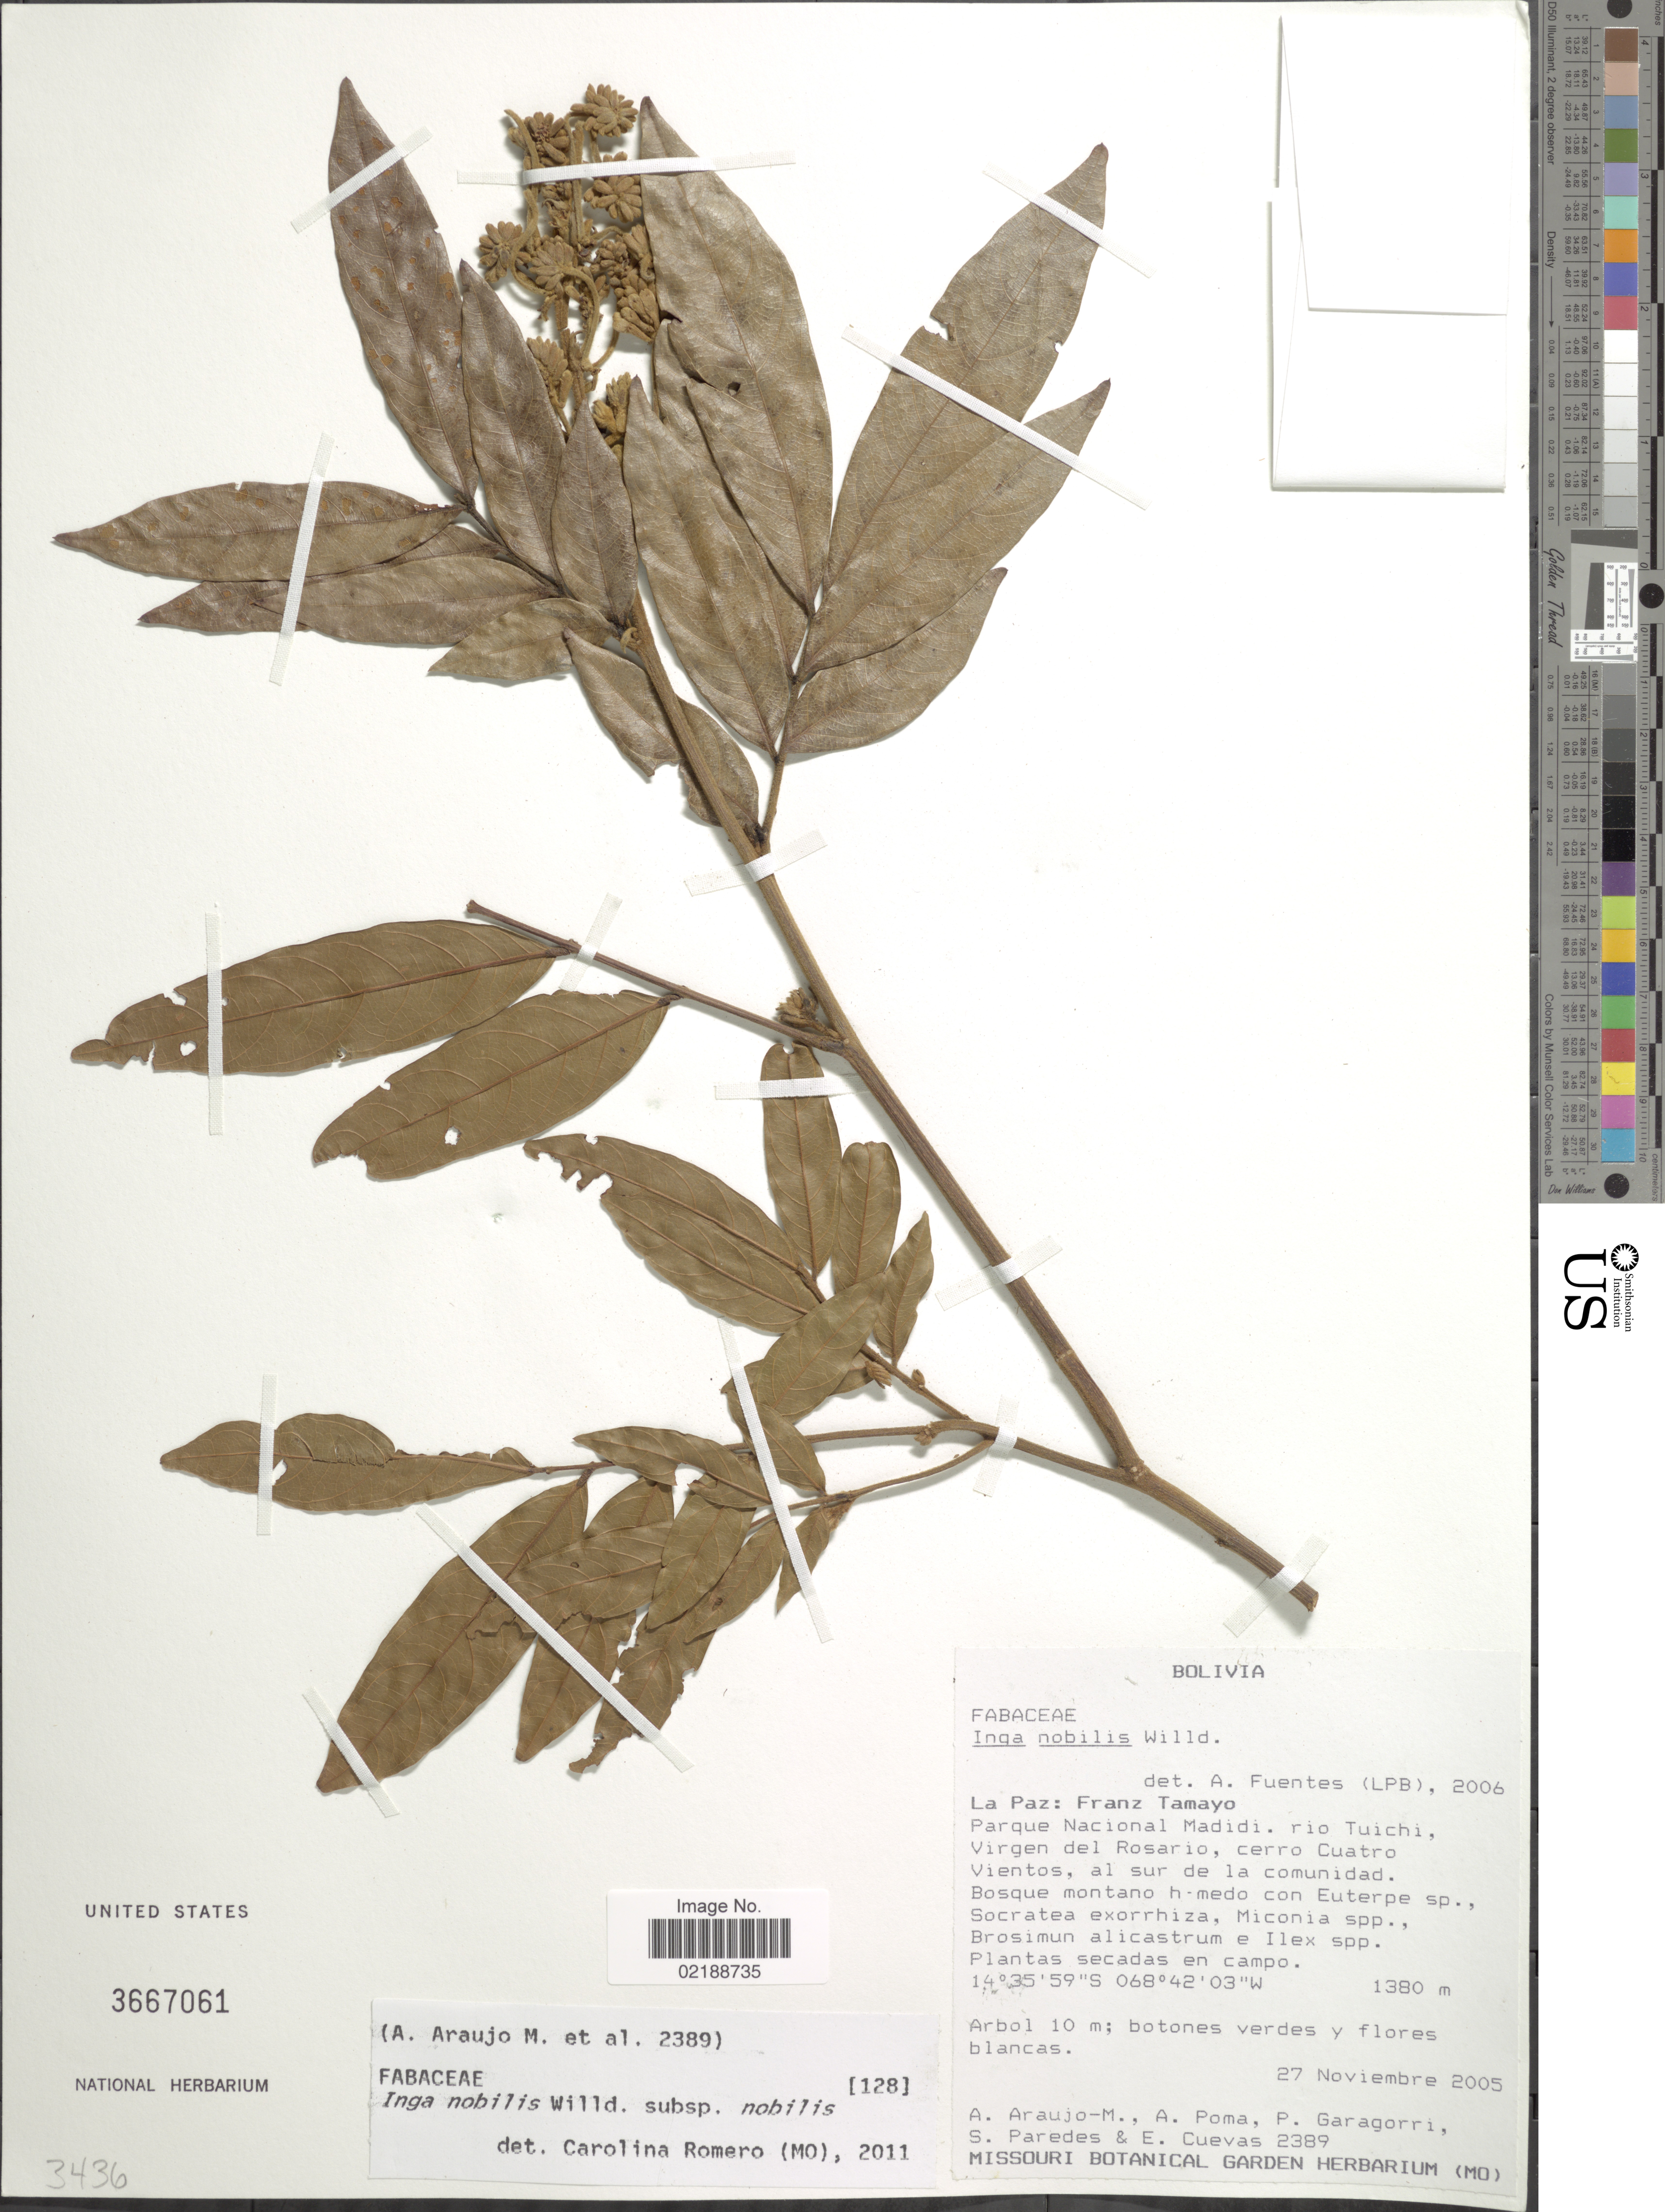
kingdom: Plantae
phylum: Tracheophyta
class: Magnoliopsida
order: Fabales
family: Fabaceae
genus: Inga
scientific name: Inga nobilis subsp. nobilis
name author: Willd.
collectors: A. Araujo-M., A. Poma, P. Garagorri, S. Paredes & E. Cuevas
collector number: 2389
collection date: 2005-11-27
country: Bolivia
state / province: La Paz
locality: Franz Tamayo, Parque Nacional Madidi. rio Tuichi, Virgen del Rosario, cerro Cuatro Vientos, al sur de la comunidad. Bosque montano h-medo con Euterpe sp.,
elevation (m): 1380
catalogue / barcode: US 3667061